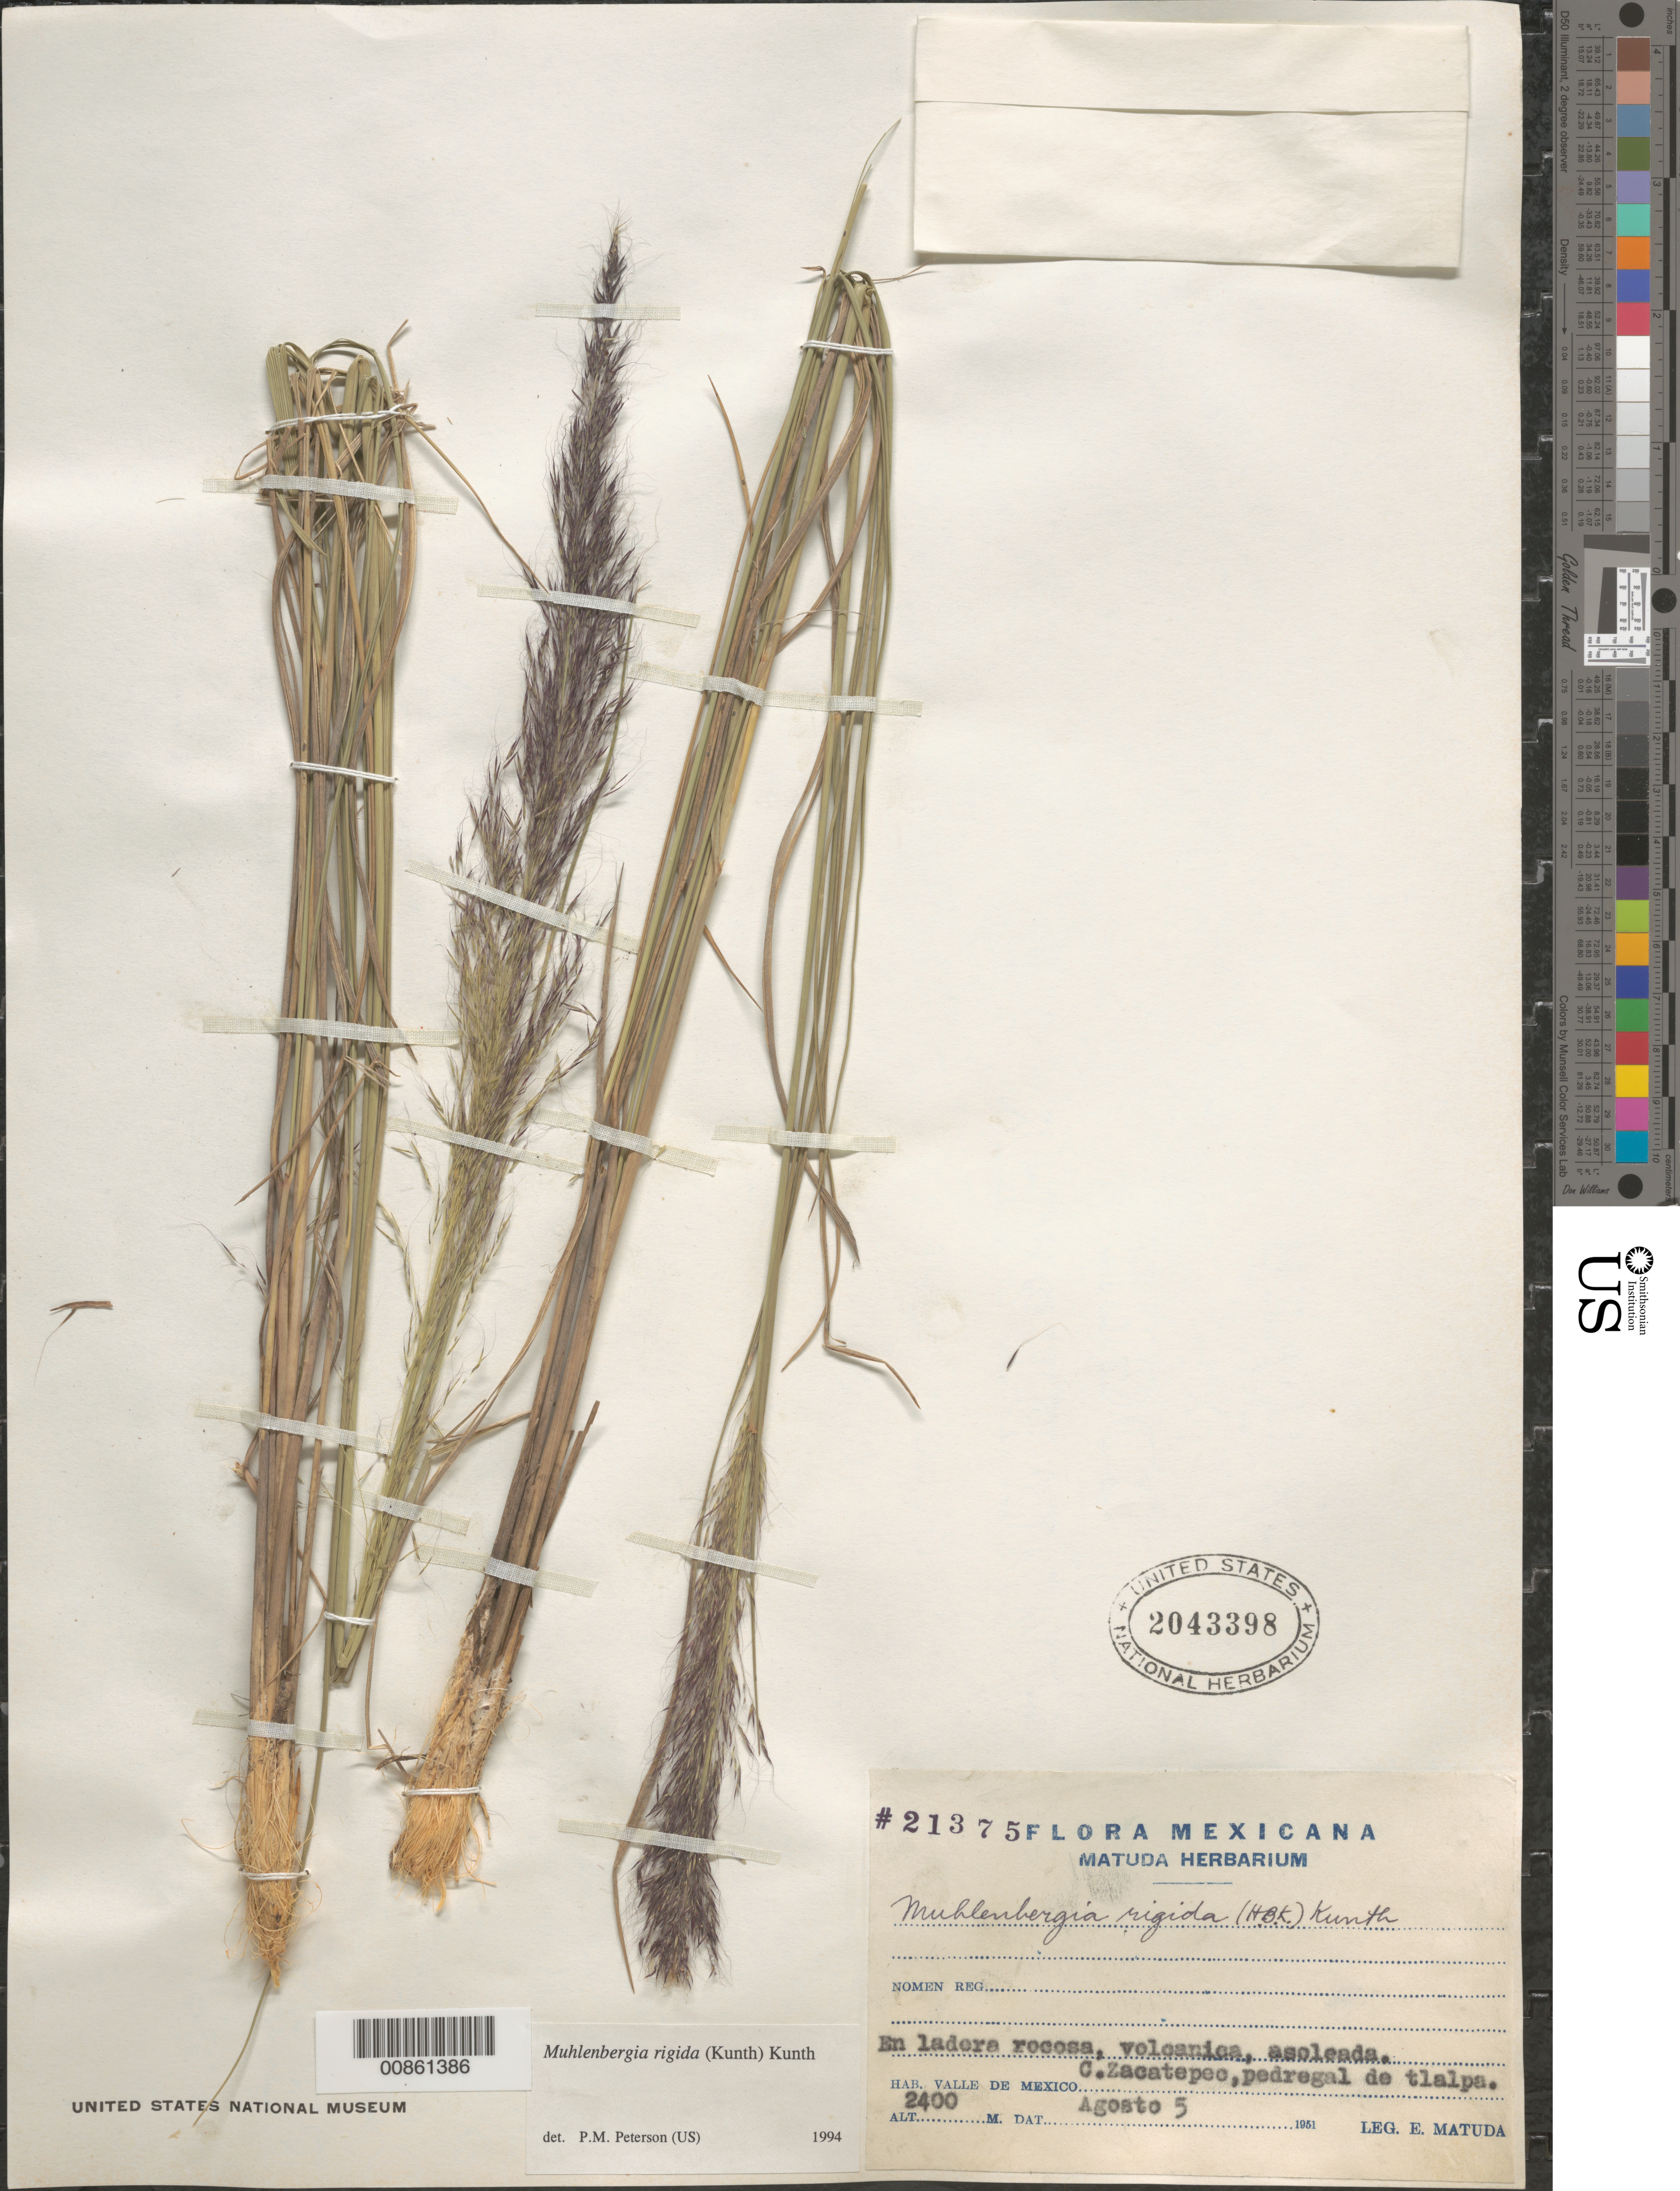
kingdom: Plantae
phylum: Tracheophyta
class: Liliopsida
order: Poales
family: Poaceae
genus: Muhlenbergia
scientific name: Muhlenbergia rigida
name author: (Kunth) Kunth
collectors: E. Matuda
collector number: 21375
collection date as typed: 05 Aug 1951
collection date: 1951-08-05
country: Mexico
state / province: Distrito Federal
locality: Cerro Zacatepec, Pedregal de San Angel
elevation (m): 2400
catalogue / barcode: US 2043398